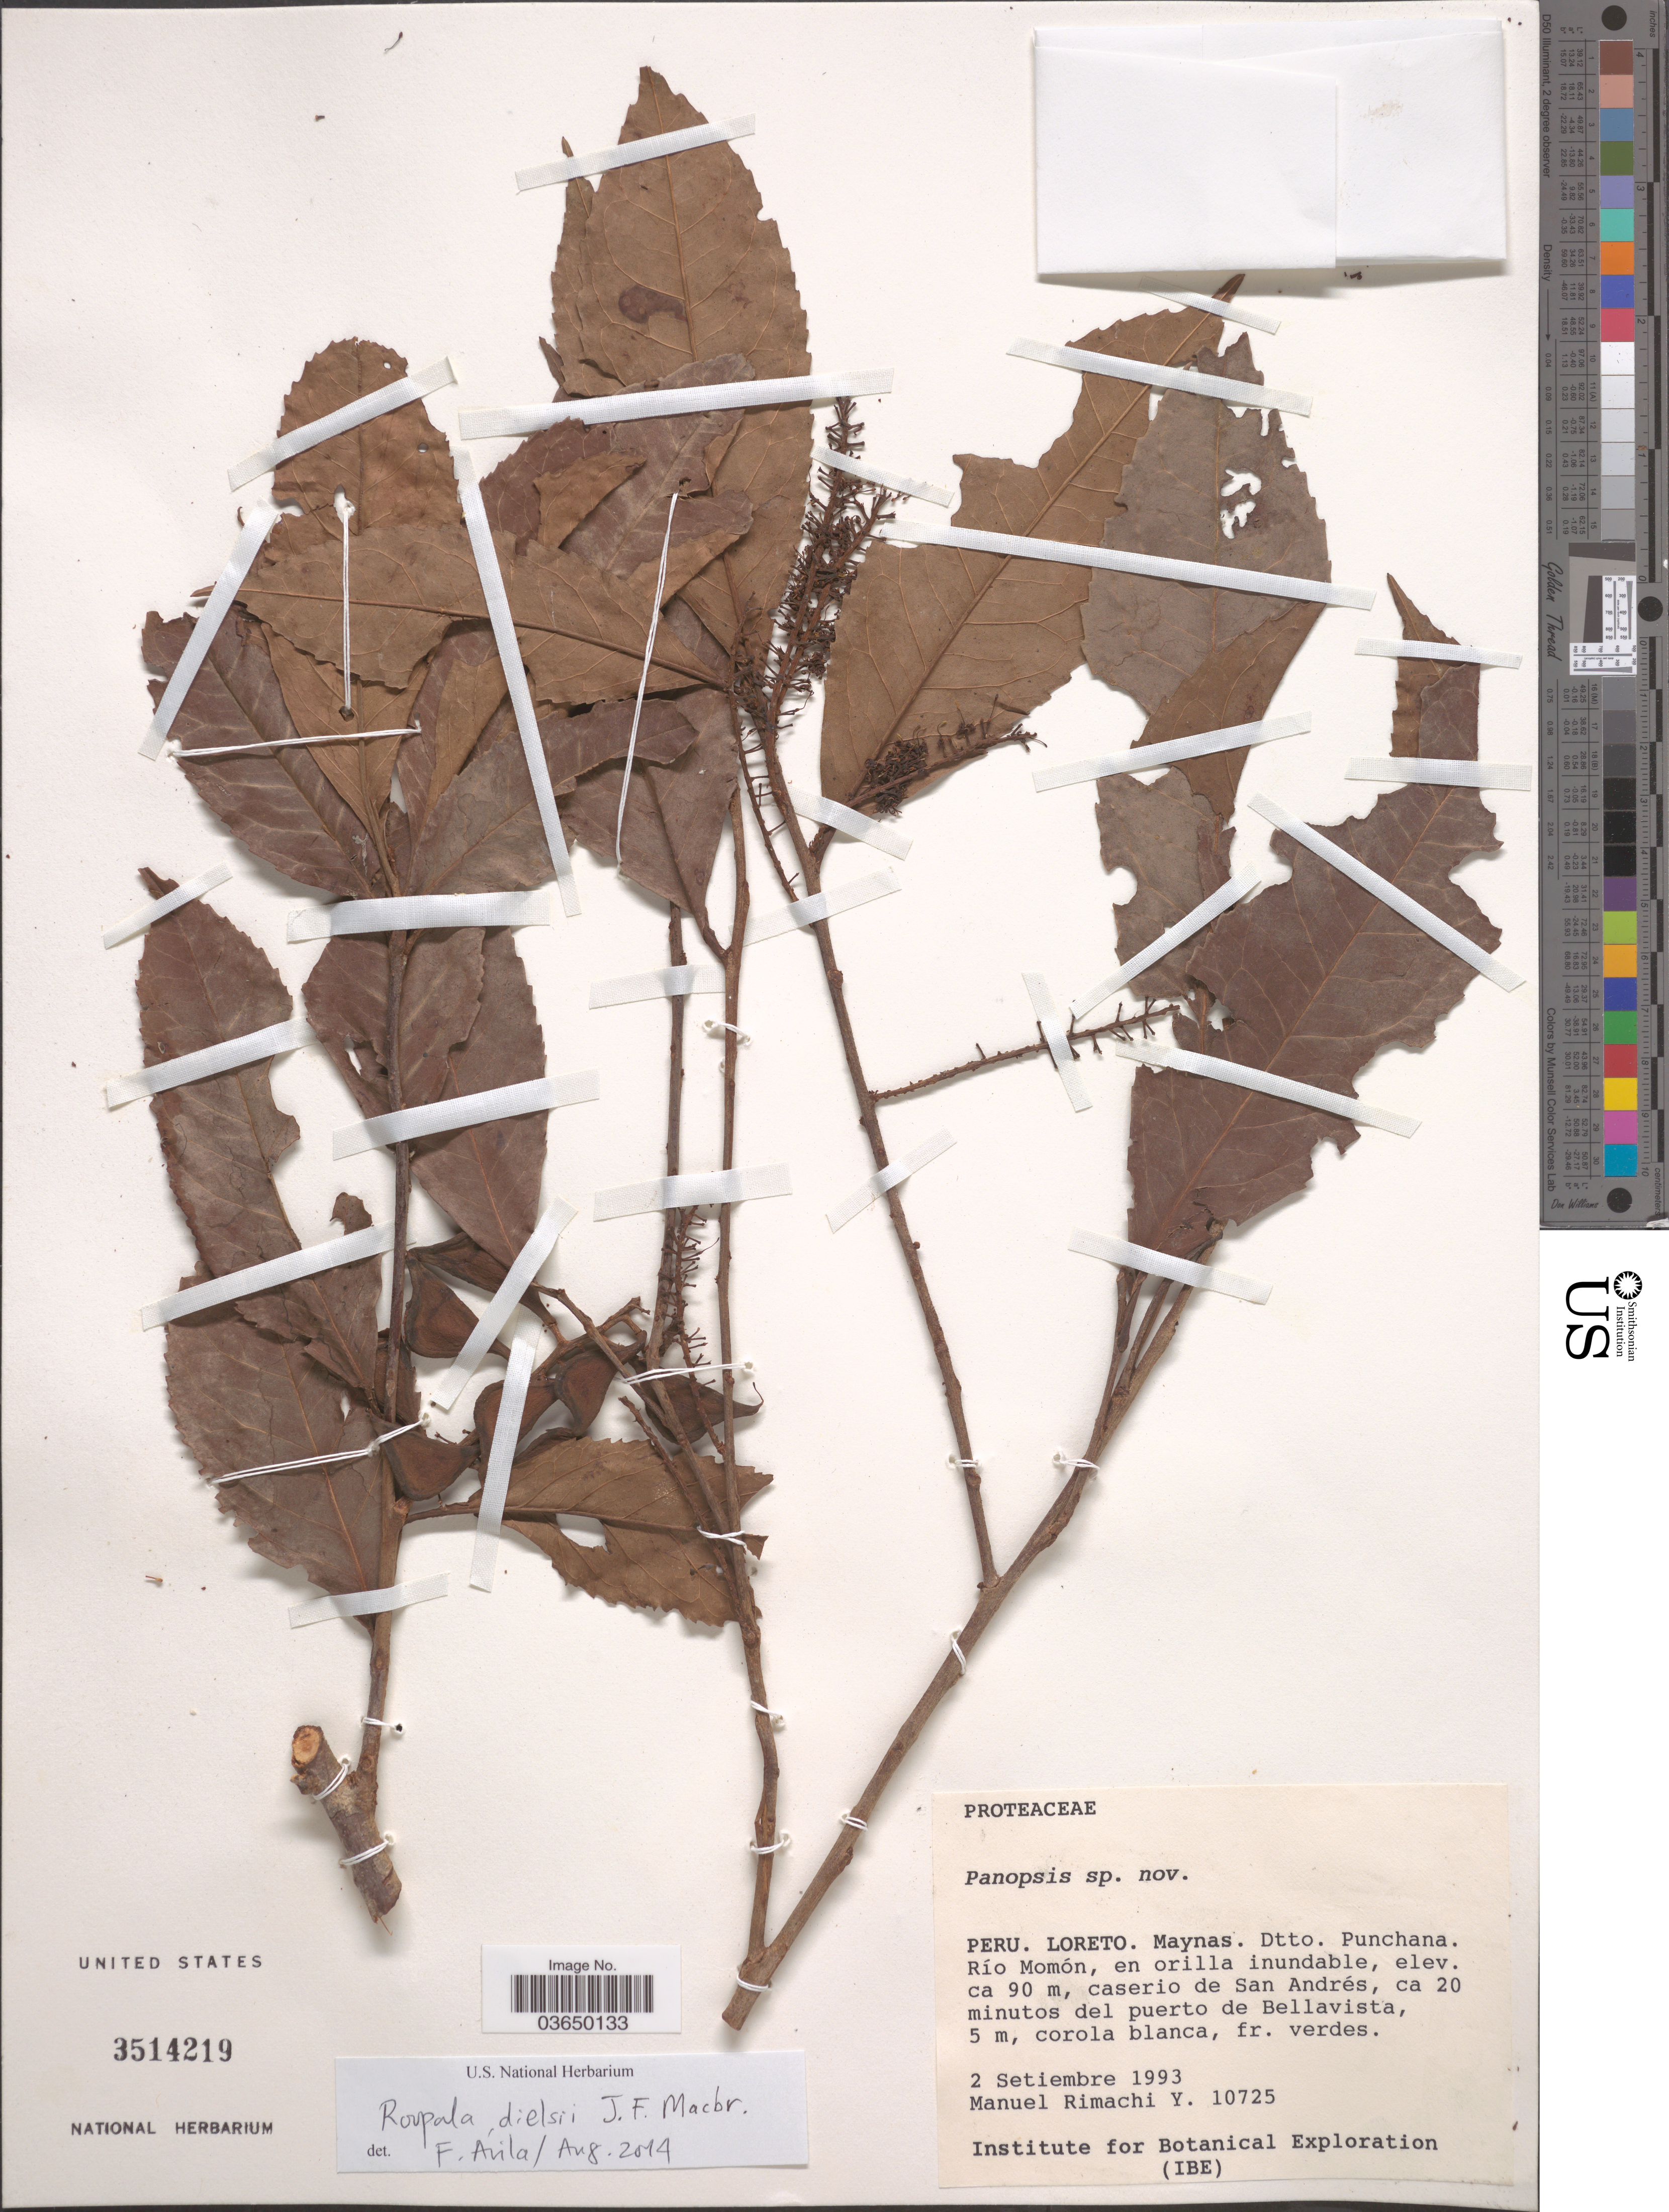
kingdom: Plantae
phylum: Tracheophyta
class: Magnoliopsida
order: Proteales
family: Proteaceae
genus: Roupala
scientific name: Roupala dielsii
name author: J.F. Macbr.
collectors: M. Rimachi Y.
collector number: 10725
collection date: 1993-09-02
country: Peru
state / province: Loreto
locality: Maynas. Dtto. Punchana. Río Momón, en orilla inundable, caserio de San Andrés, ca 20 minutos del puerto de Bellavista.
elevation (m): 90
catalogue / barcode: US 3514219